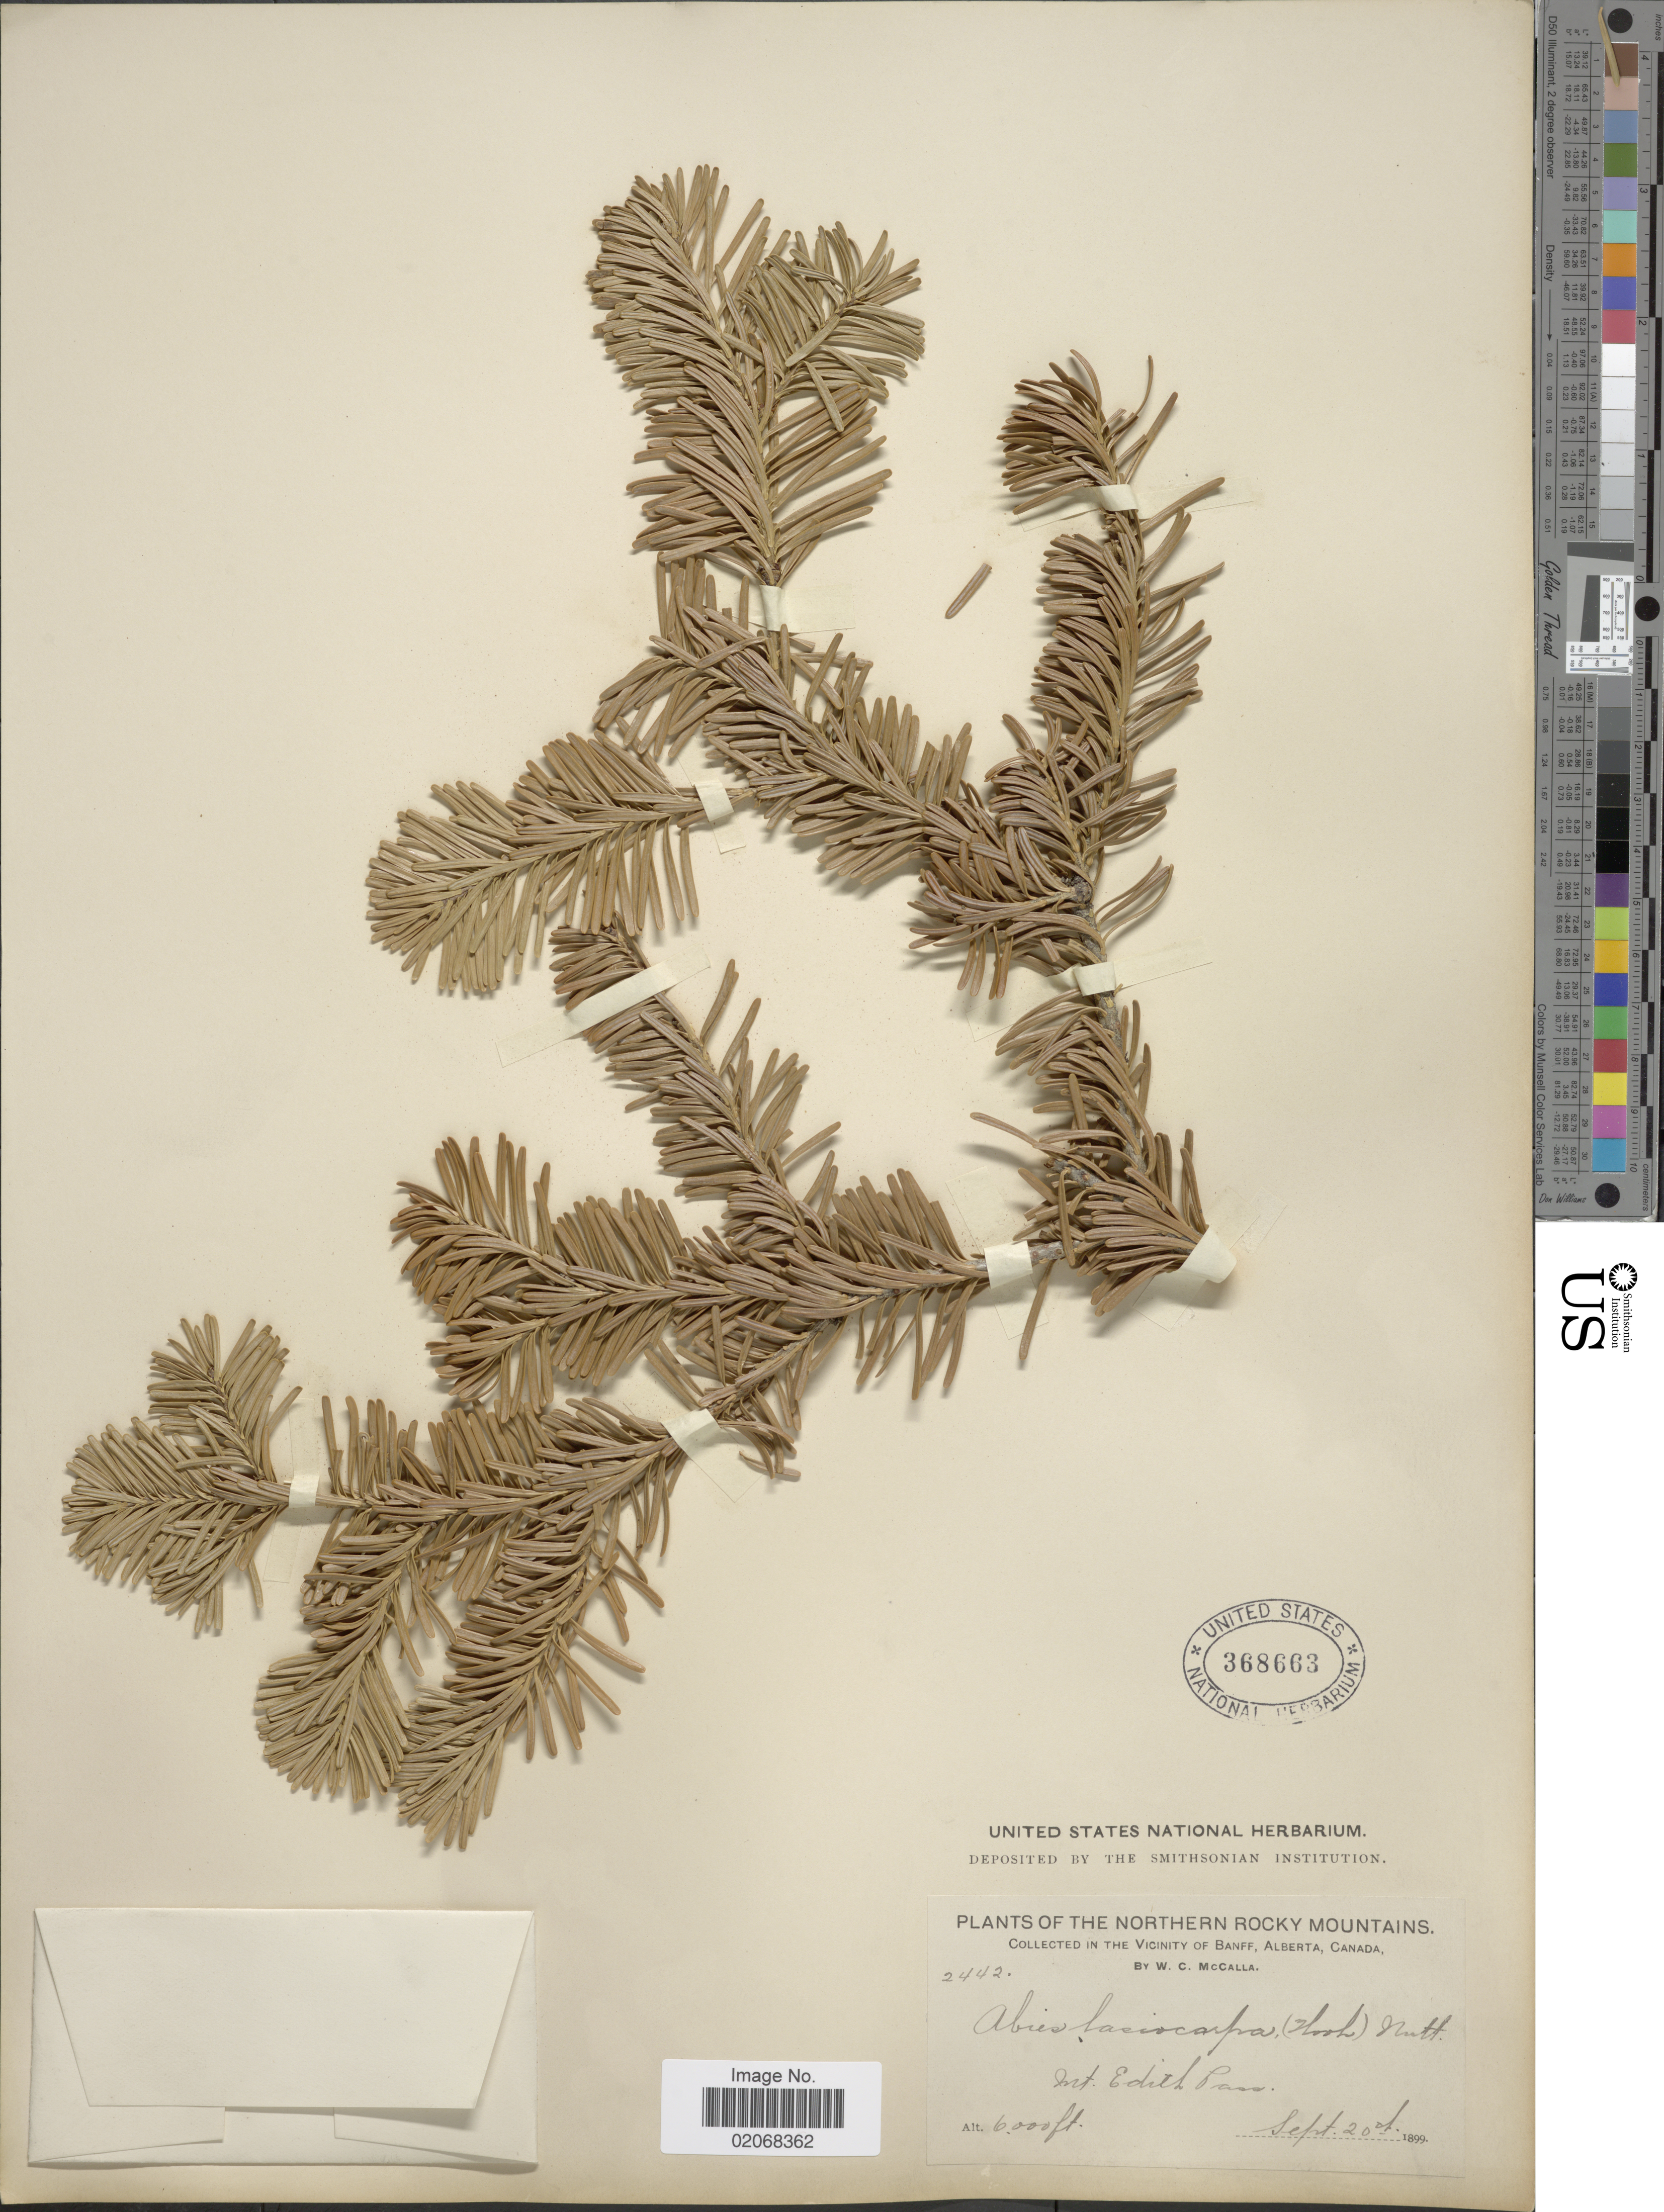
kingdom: Plantae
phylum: Tracheophyta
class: Pinopsida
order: Pinales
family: Pinaceae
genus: Abies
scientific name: Abies lasiocarpa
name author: (Hook.) Nutt.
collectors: W. McCalla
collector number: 2442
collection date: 1899-09-20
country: Canada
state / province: Alberta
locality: The Northern Rocky Mountains, in the Vicinity of Banff, Mt Edith Pass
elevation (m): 1829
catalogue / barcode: US 368663